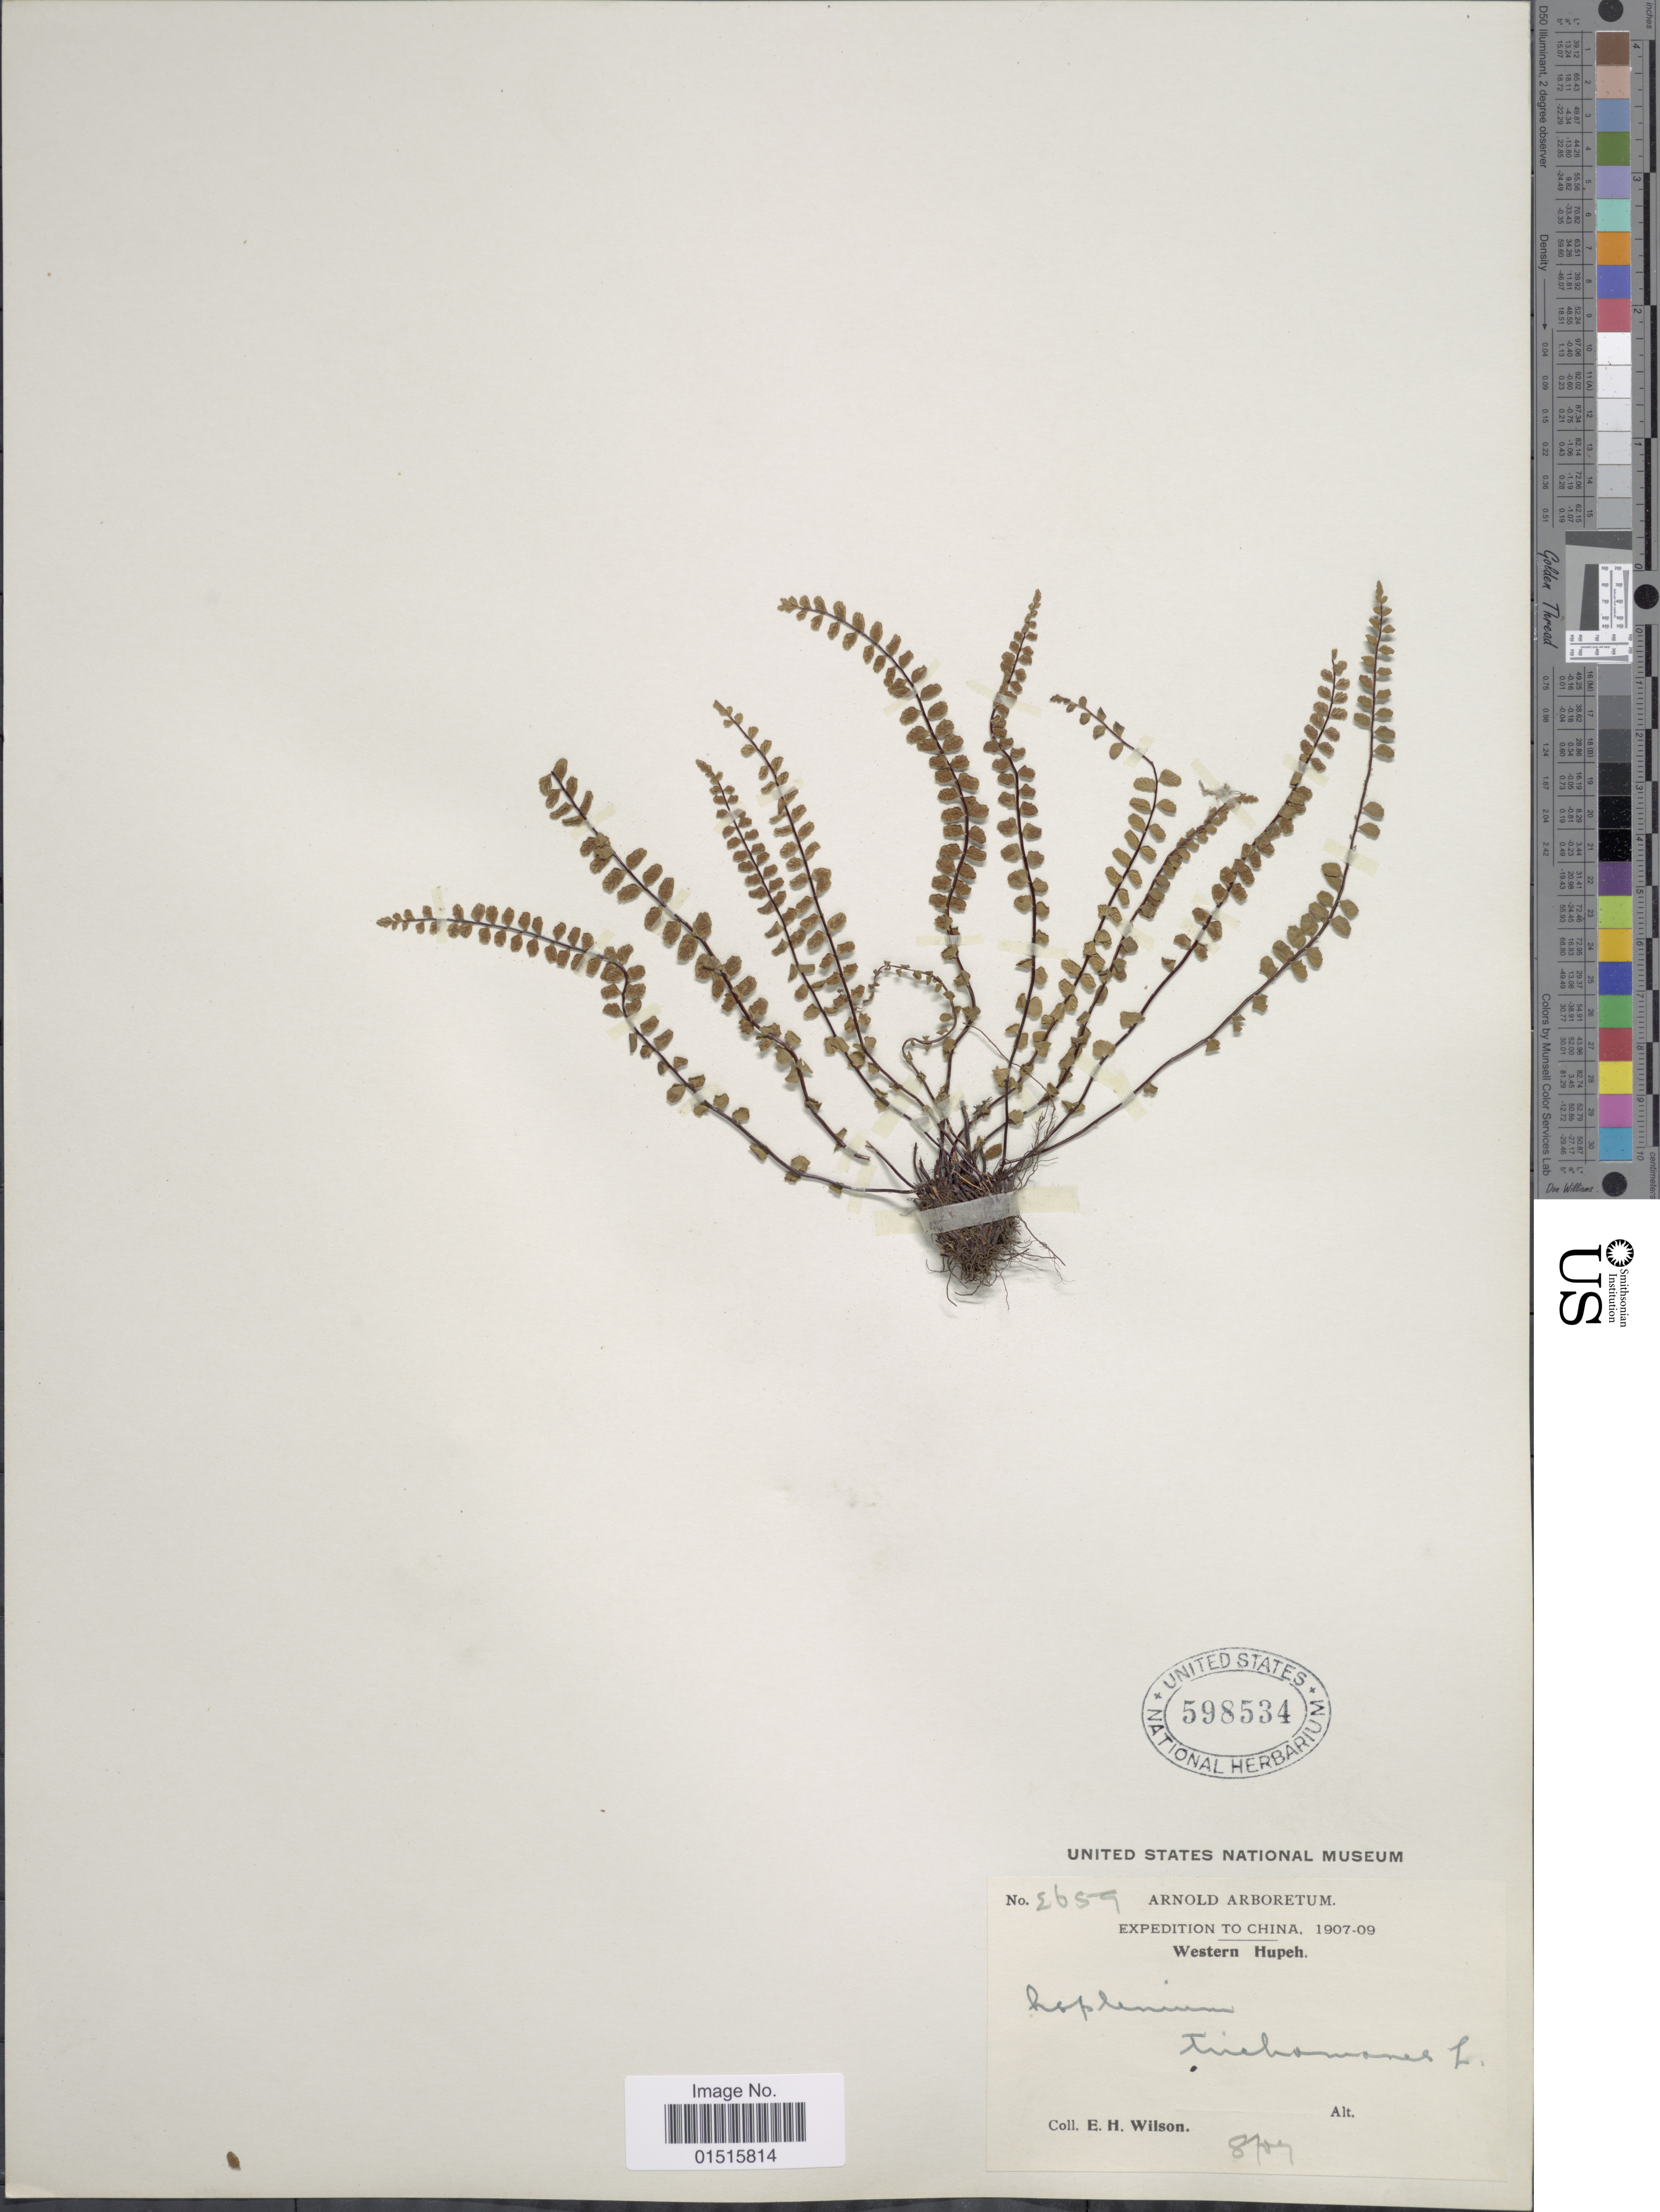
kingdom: Plantae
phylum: Tracheophyta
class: Polypodiopsida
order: Polypodiales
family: Aspleniaceae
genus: Asplenium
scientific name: Asplenium trichomanes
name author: L.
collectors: E. Wilson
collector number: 2659*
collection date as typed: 1909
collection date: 1907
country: China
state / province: Hubei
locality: Western Hupeh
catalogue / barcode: US 598534